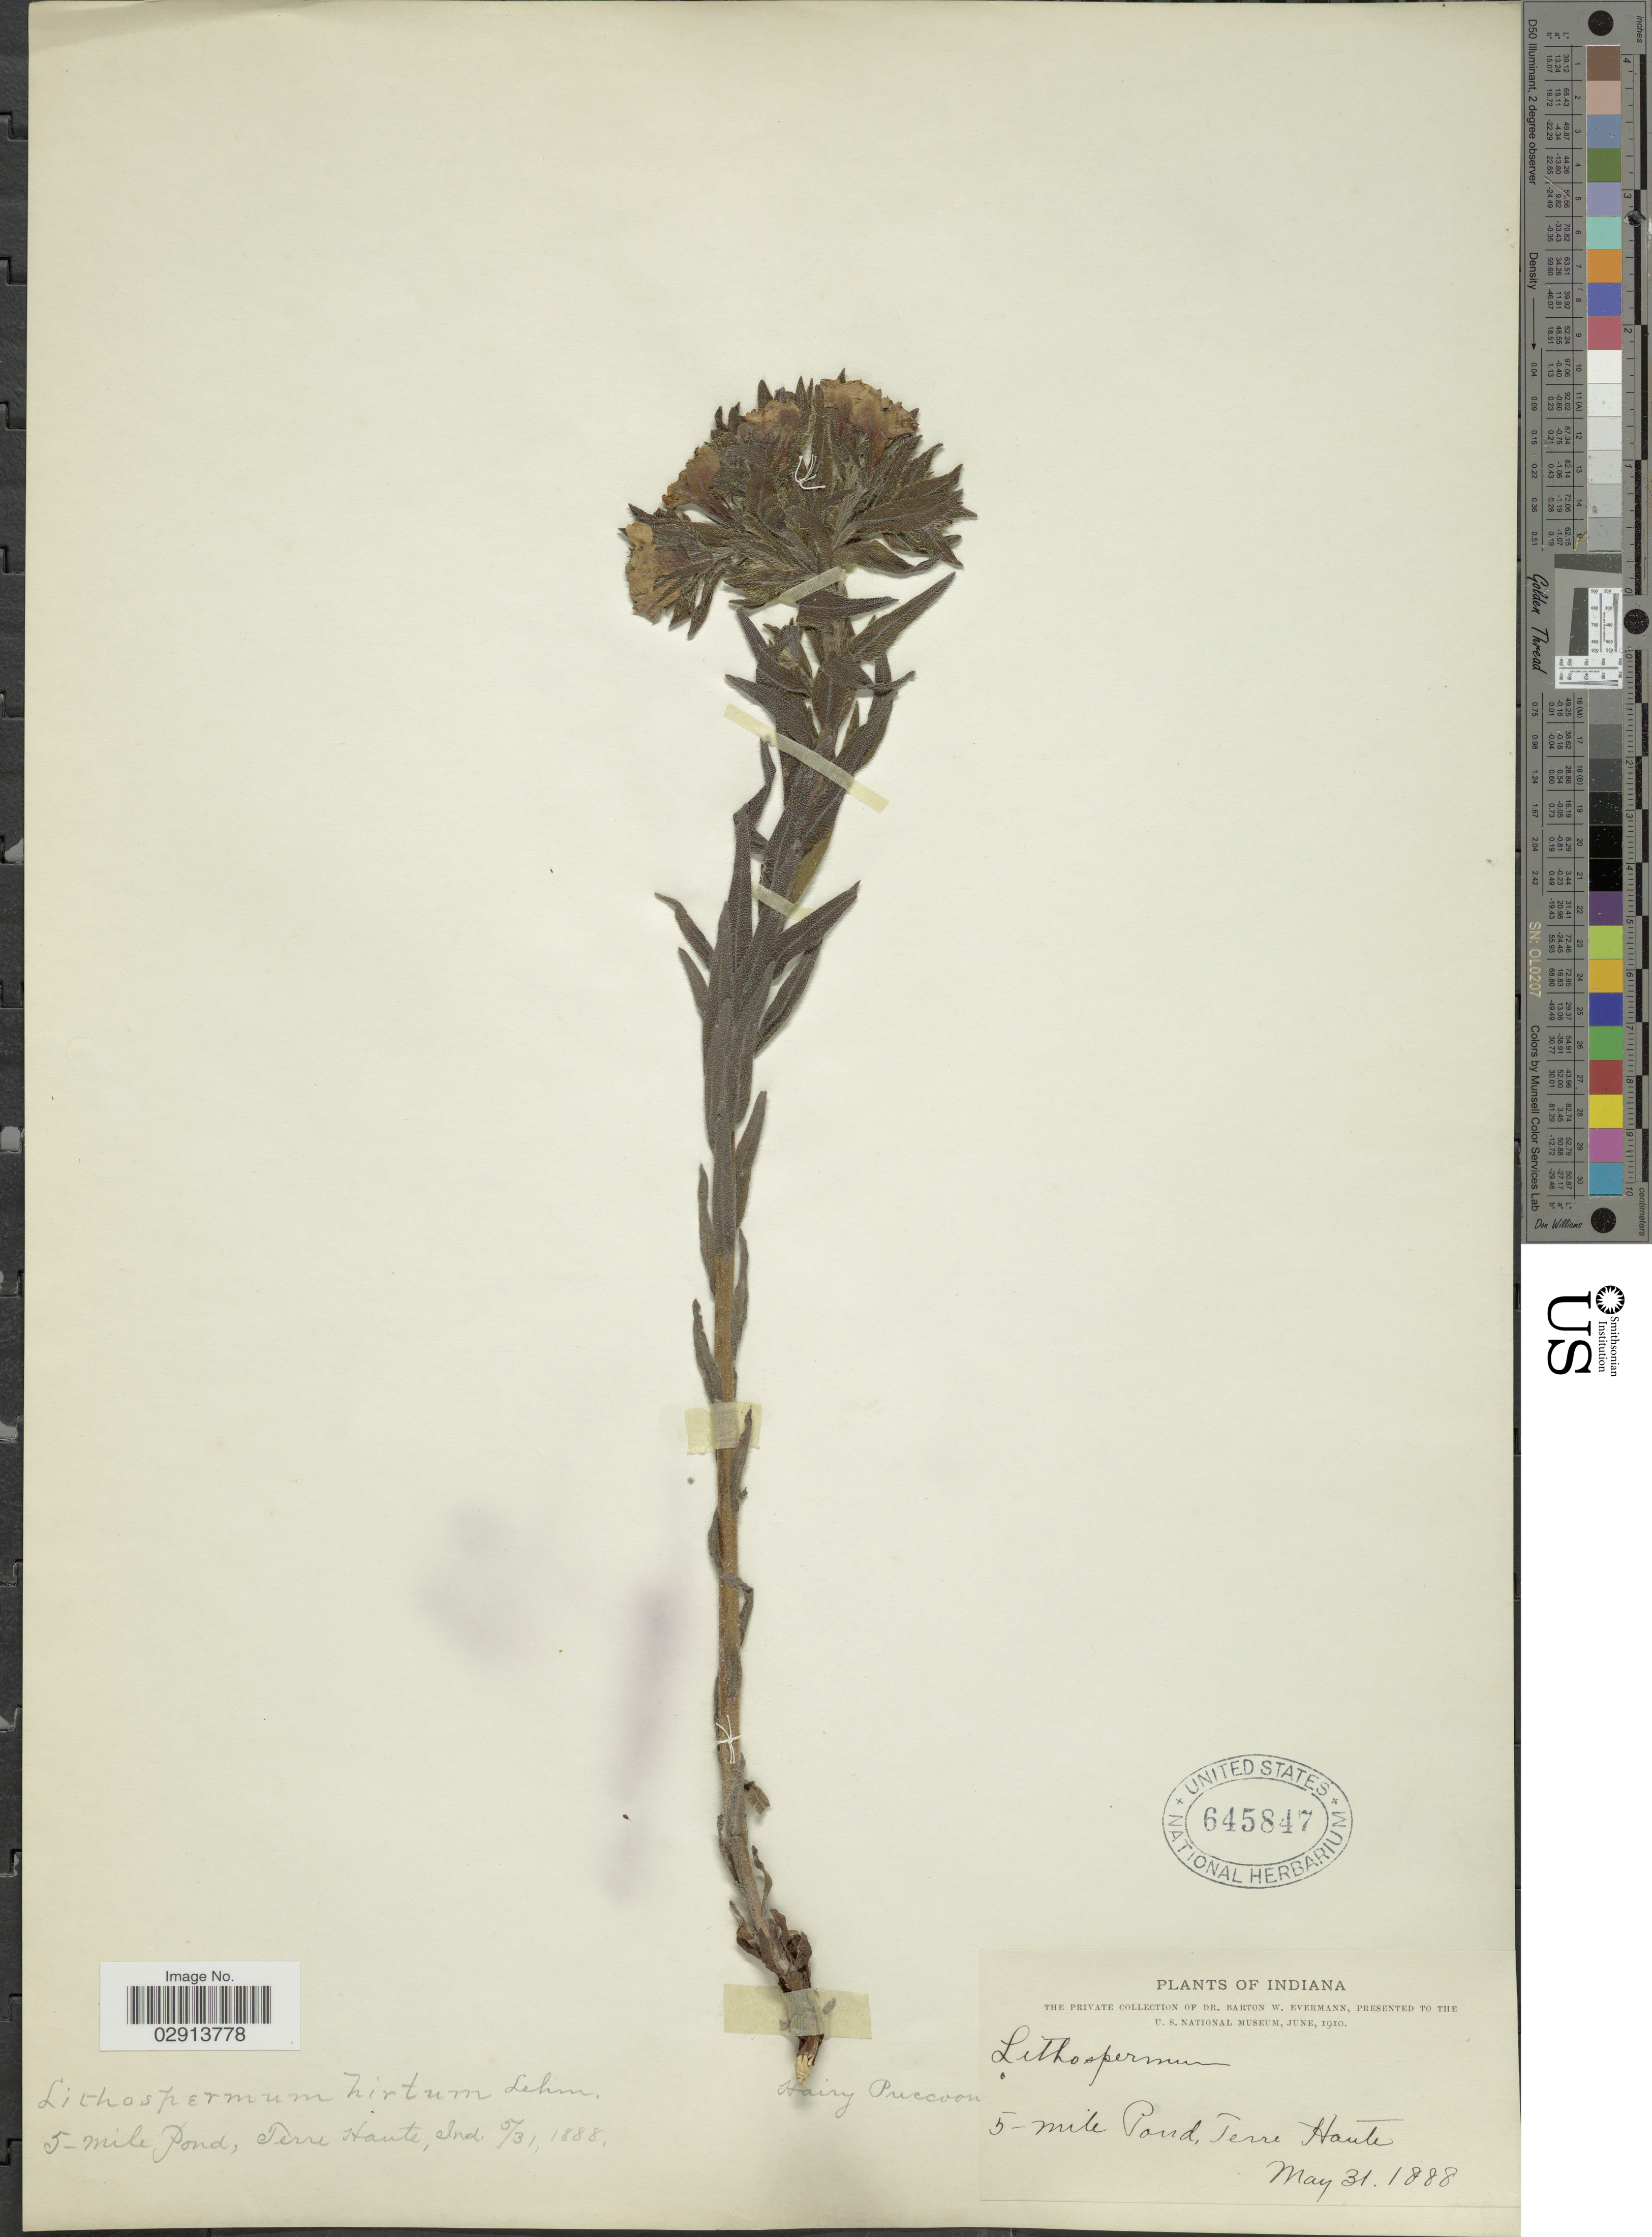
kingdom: Plantae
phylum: Tracheophyta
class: Magnoliopsida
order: Boraginales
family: Boraginaceae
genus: Lithospermum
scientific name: Lithospermum caroliniense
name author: (J.F. Gmel.) MacMill.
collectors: B. W. Evermann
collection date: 1888-05-31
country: United States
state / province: Indiana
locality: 5-mile Pond, Terre Haute.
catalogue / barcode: US 645847